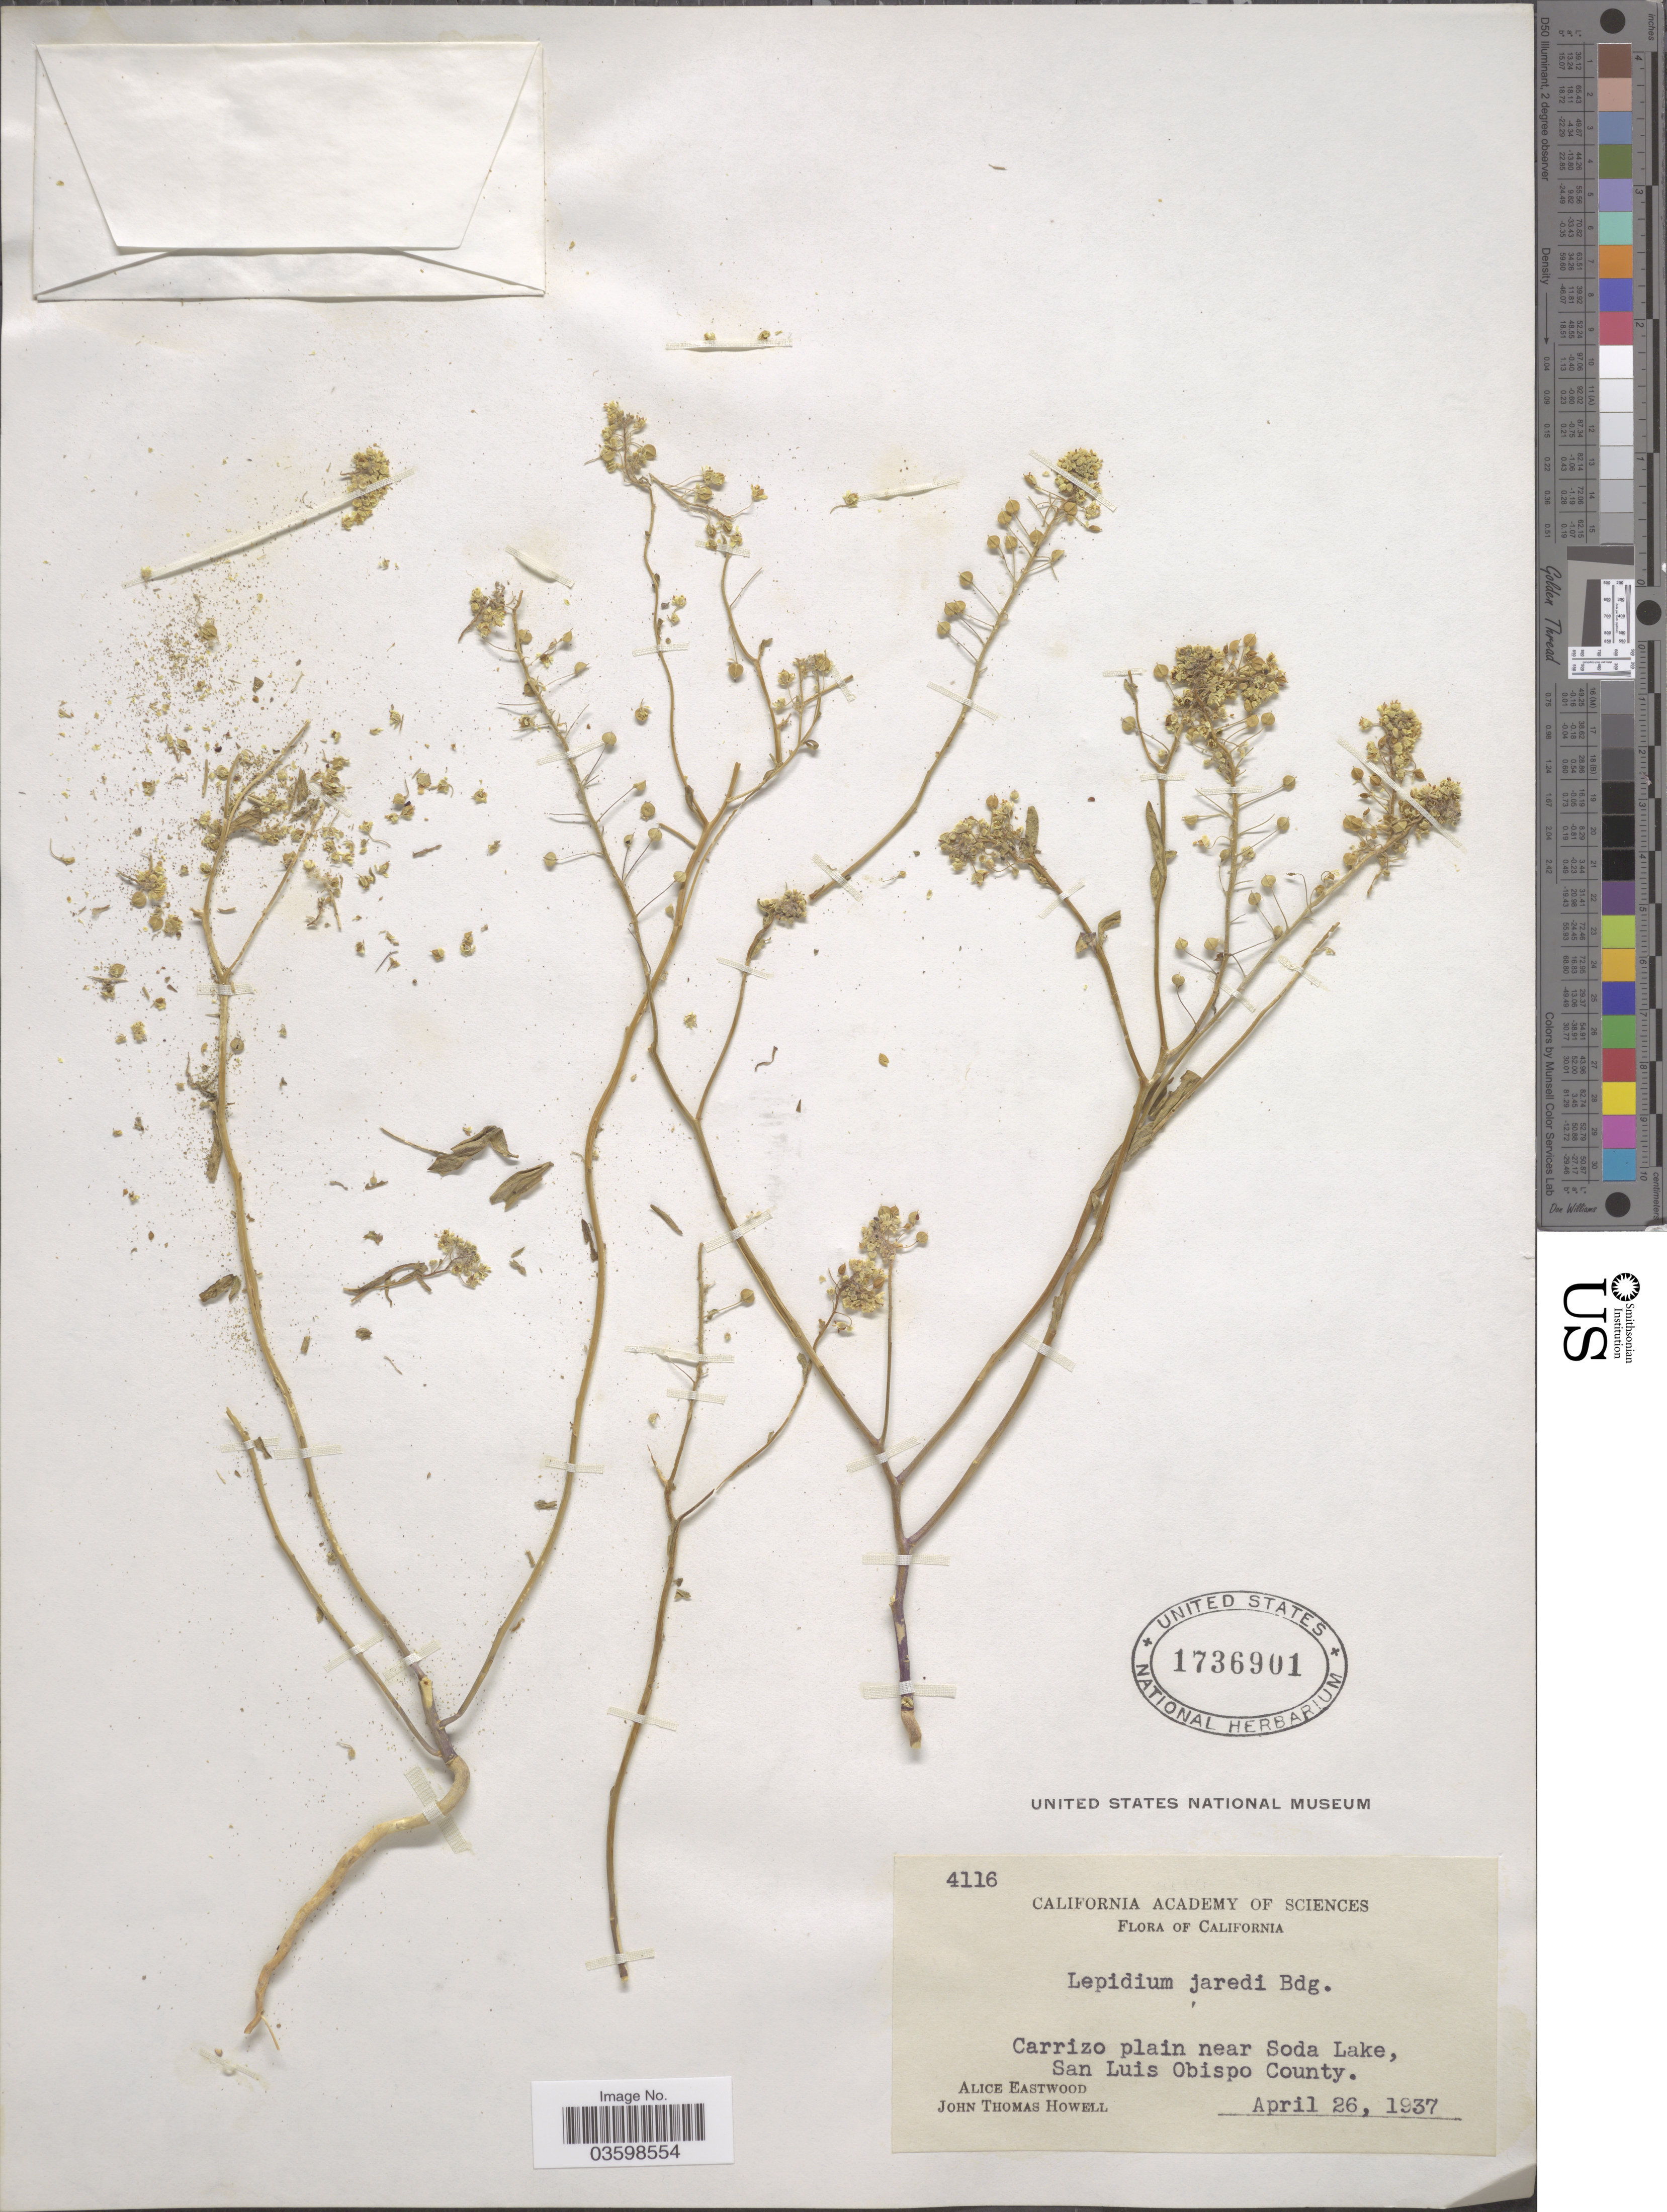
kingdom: Plantae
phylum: Tracheophyta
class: Magnoliopsida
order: Brassicales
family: Brassicaceae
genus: Lepidium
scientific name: Lepidium jaredii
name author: Brandegee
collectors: A. Eastwood & J. T. Howell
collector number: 4116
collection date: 1937-04-26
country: United States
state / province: California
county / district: San Luis Obispo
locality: Carrizo plain near Soda Lake, San Luis Obispo County.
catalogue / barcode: US 1736901